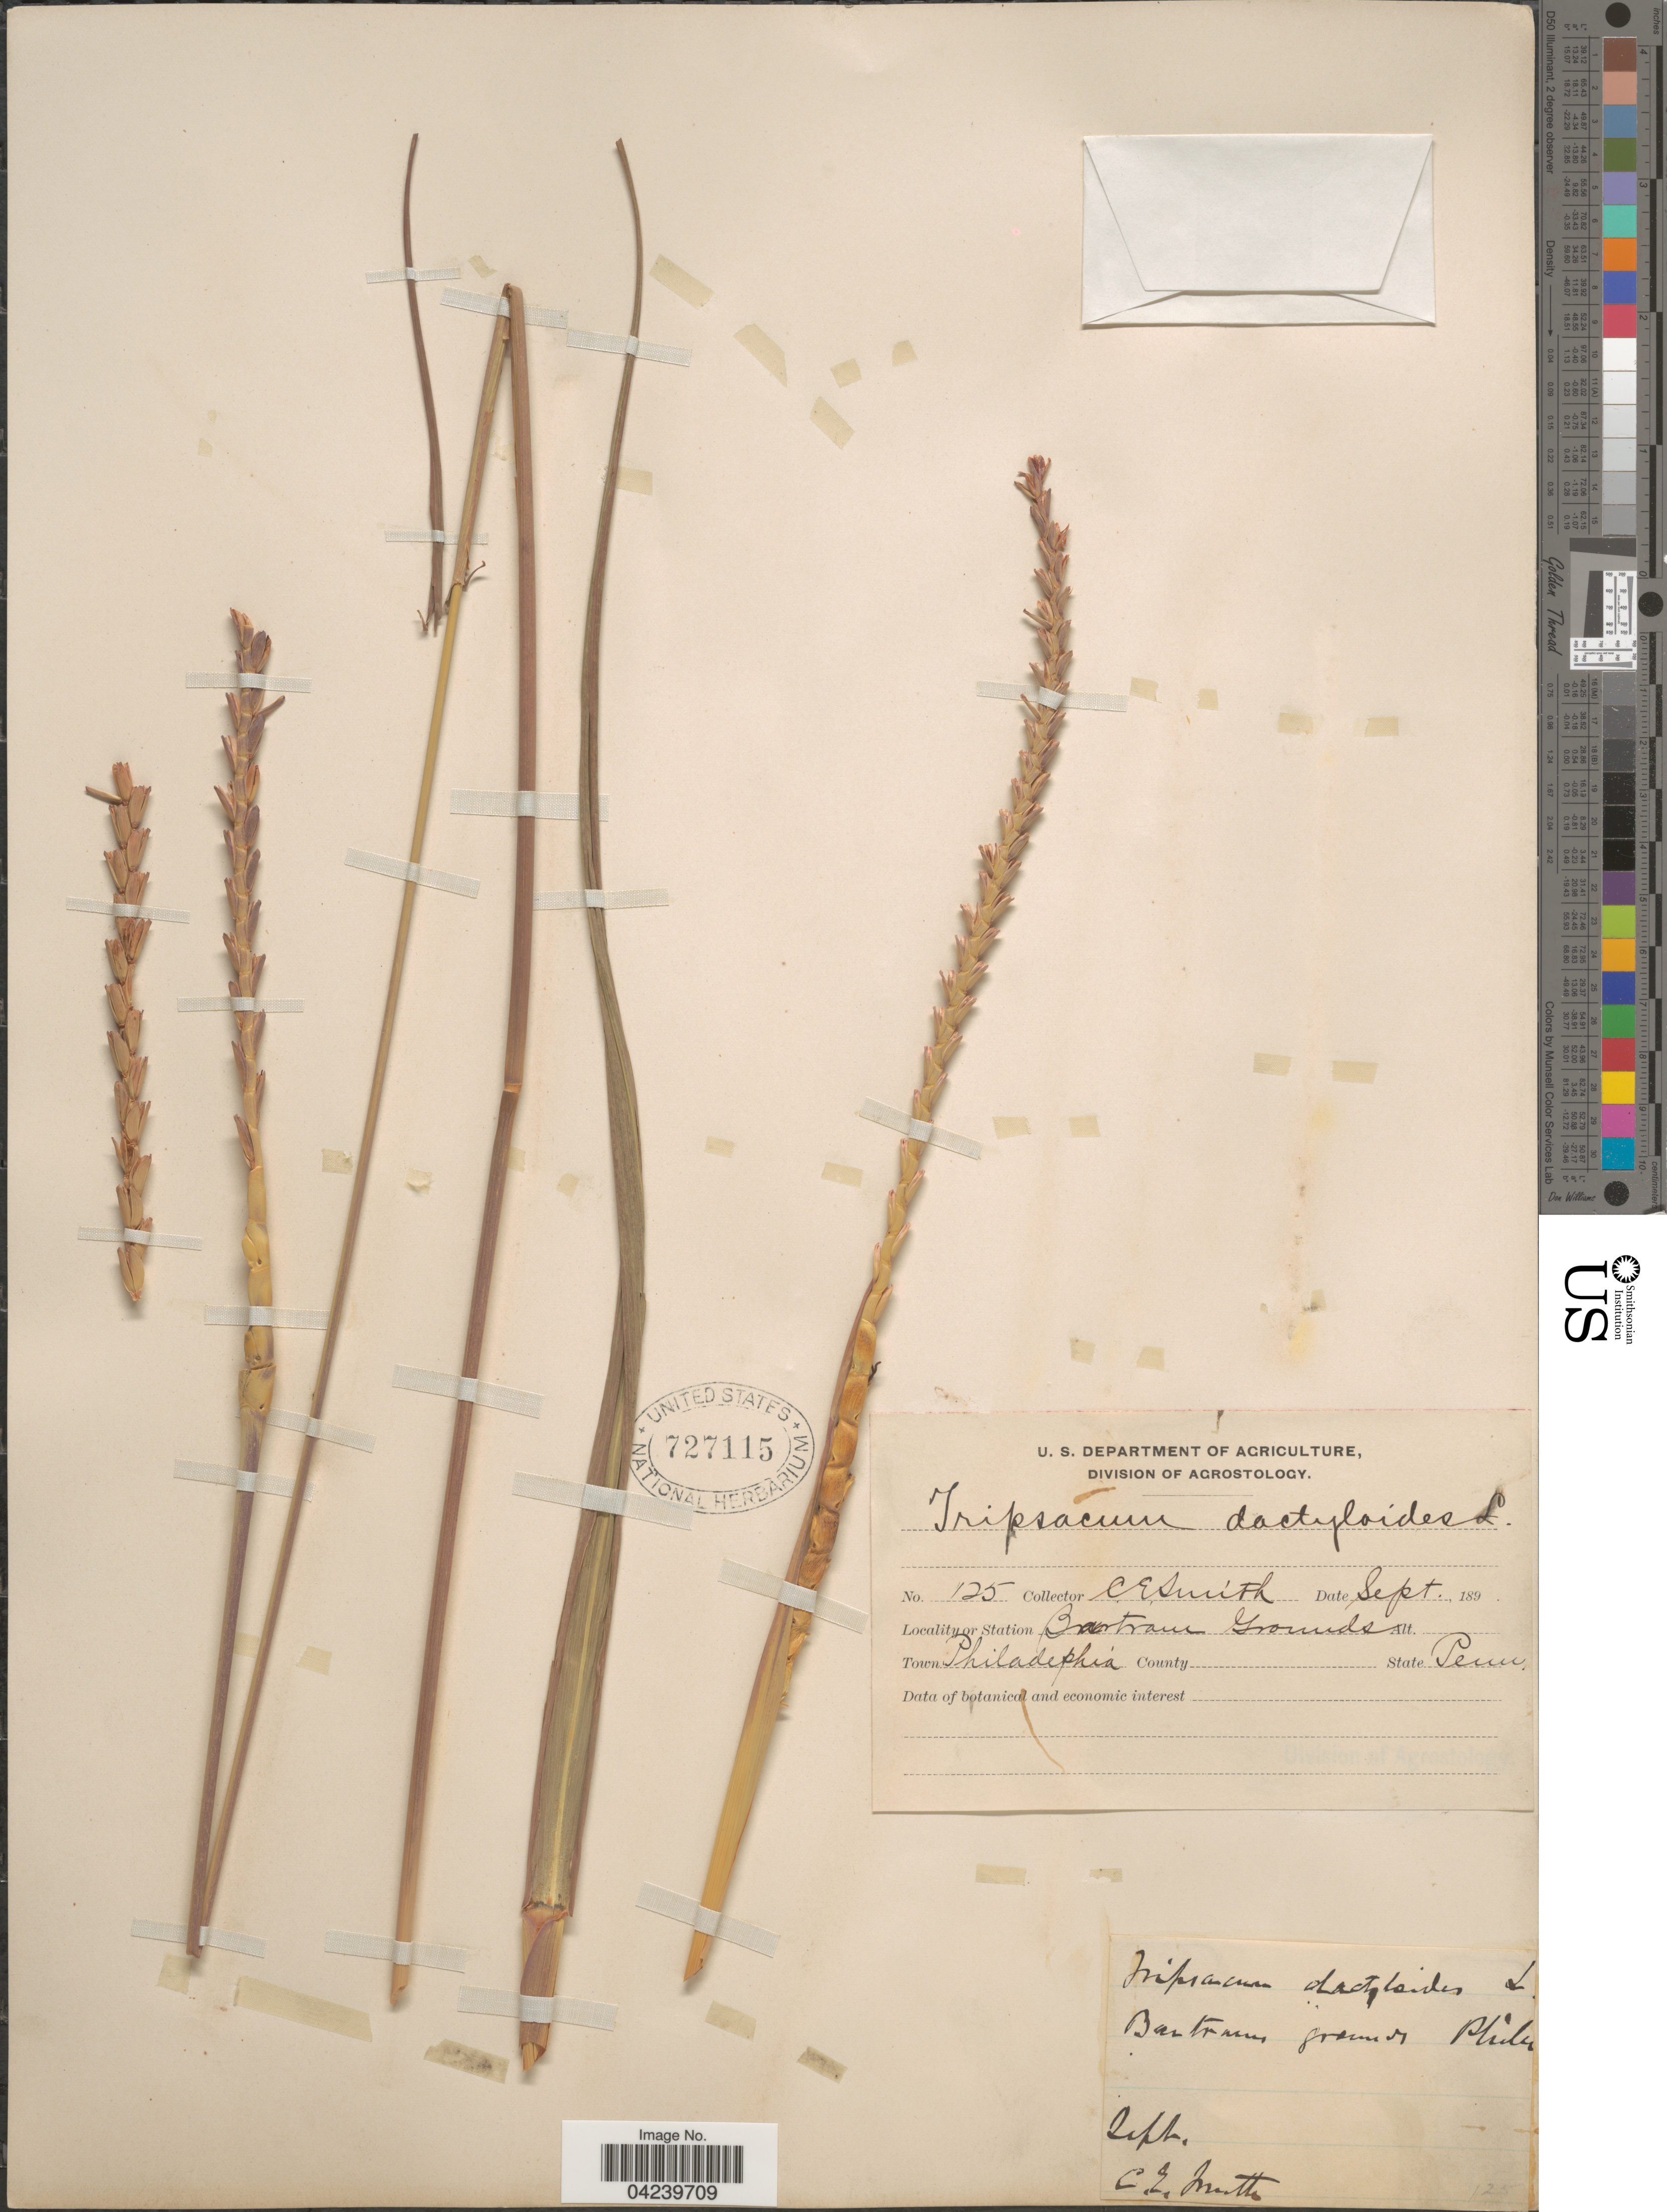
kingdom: Plantae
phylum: Tracheophyta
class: Liliopsida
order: Poales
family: Poaceae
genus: Tripsacum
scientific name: Tripsacum dactyloides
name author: (L.) L.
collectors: C. E. Smith Jr.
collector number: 125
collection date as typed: sept. 189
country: United States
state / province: Pennsylvania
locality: Locality or Station Bartram Grounds. Town Philadelphia.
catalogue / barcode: US 727115